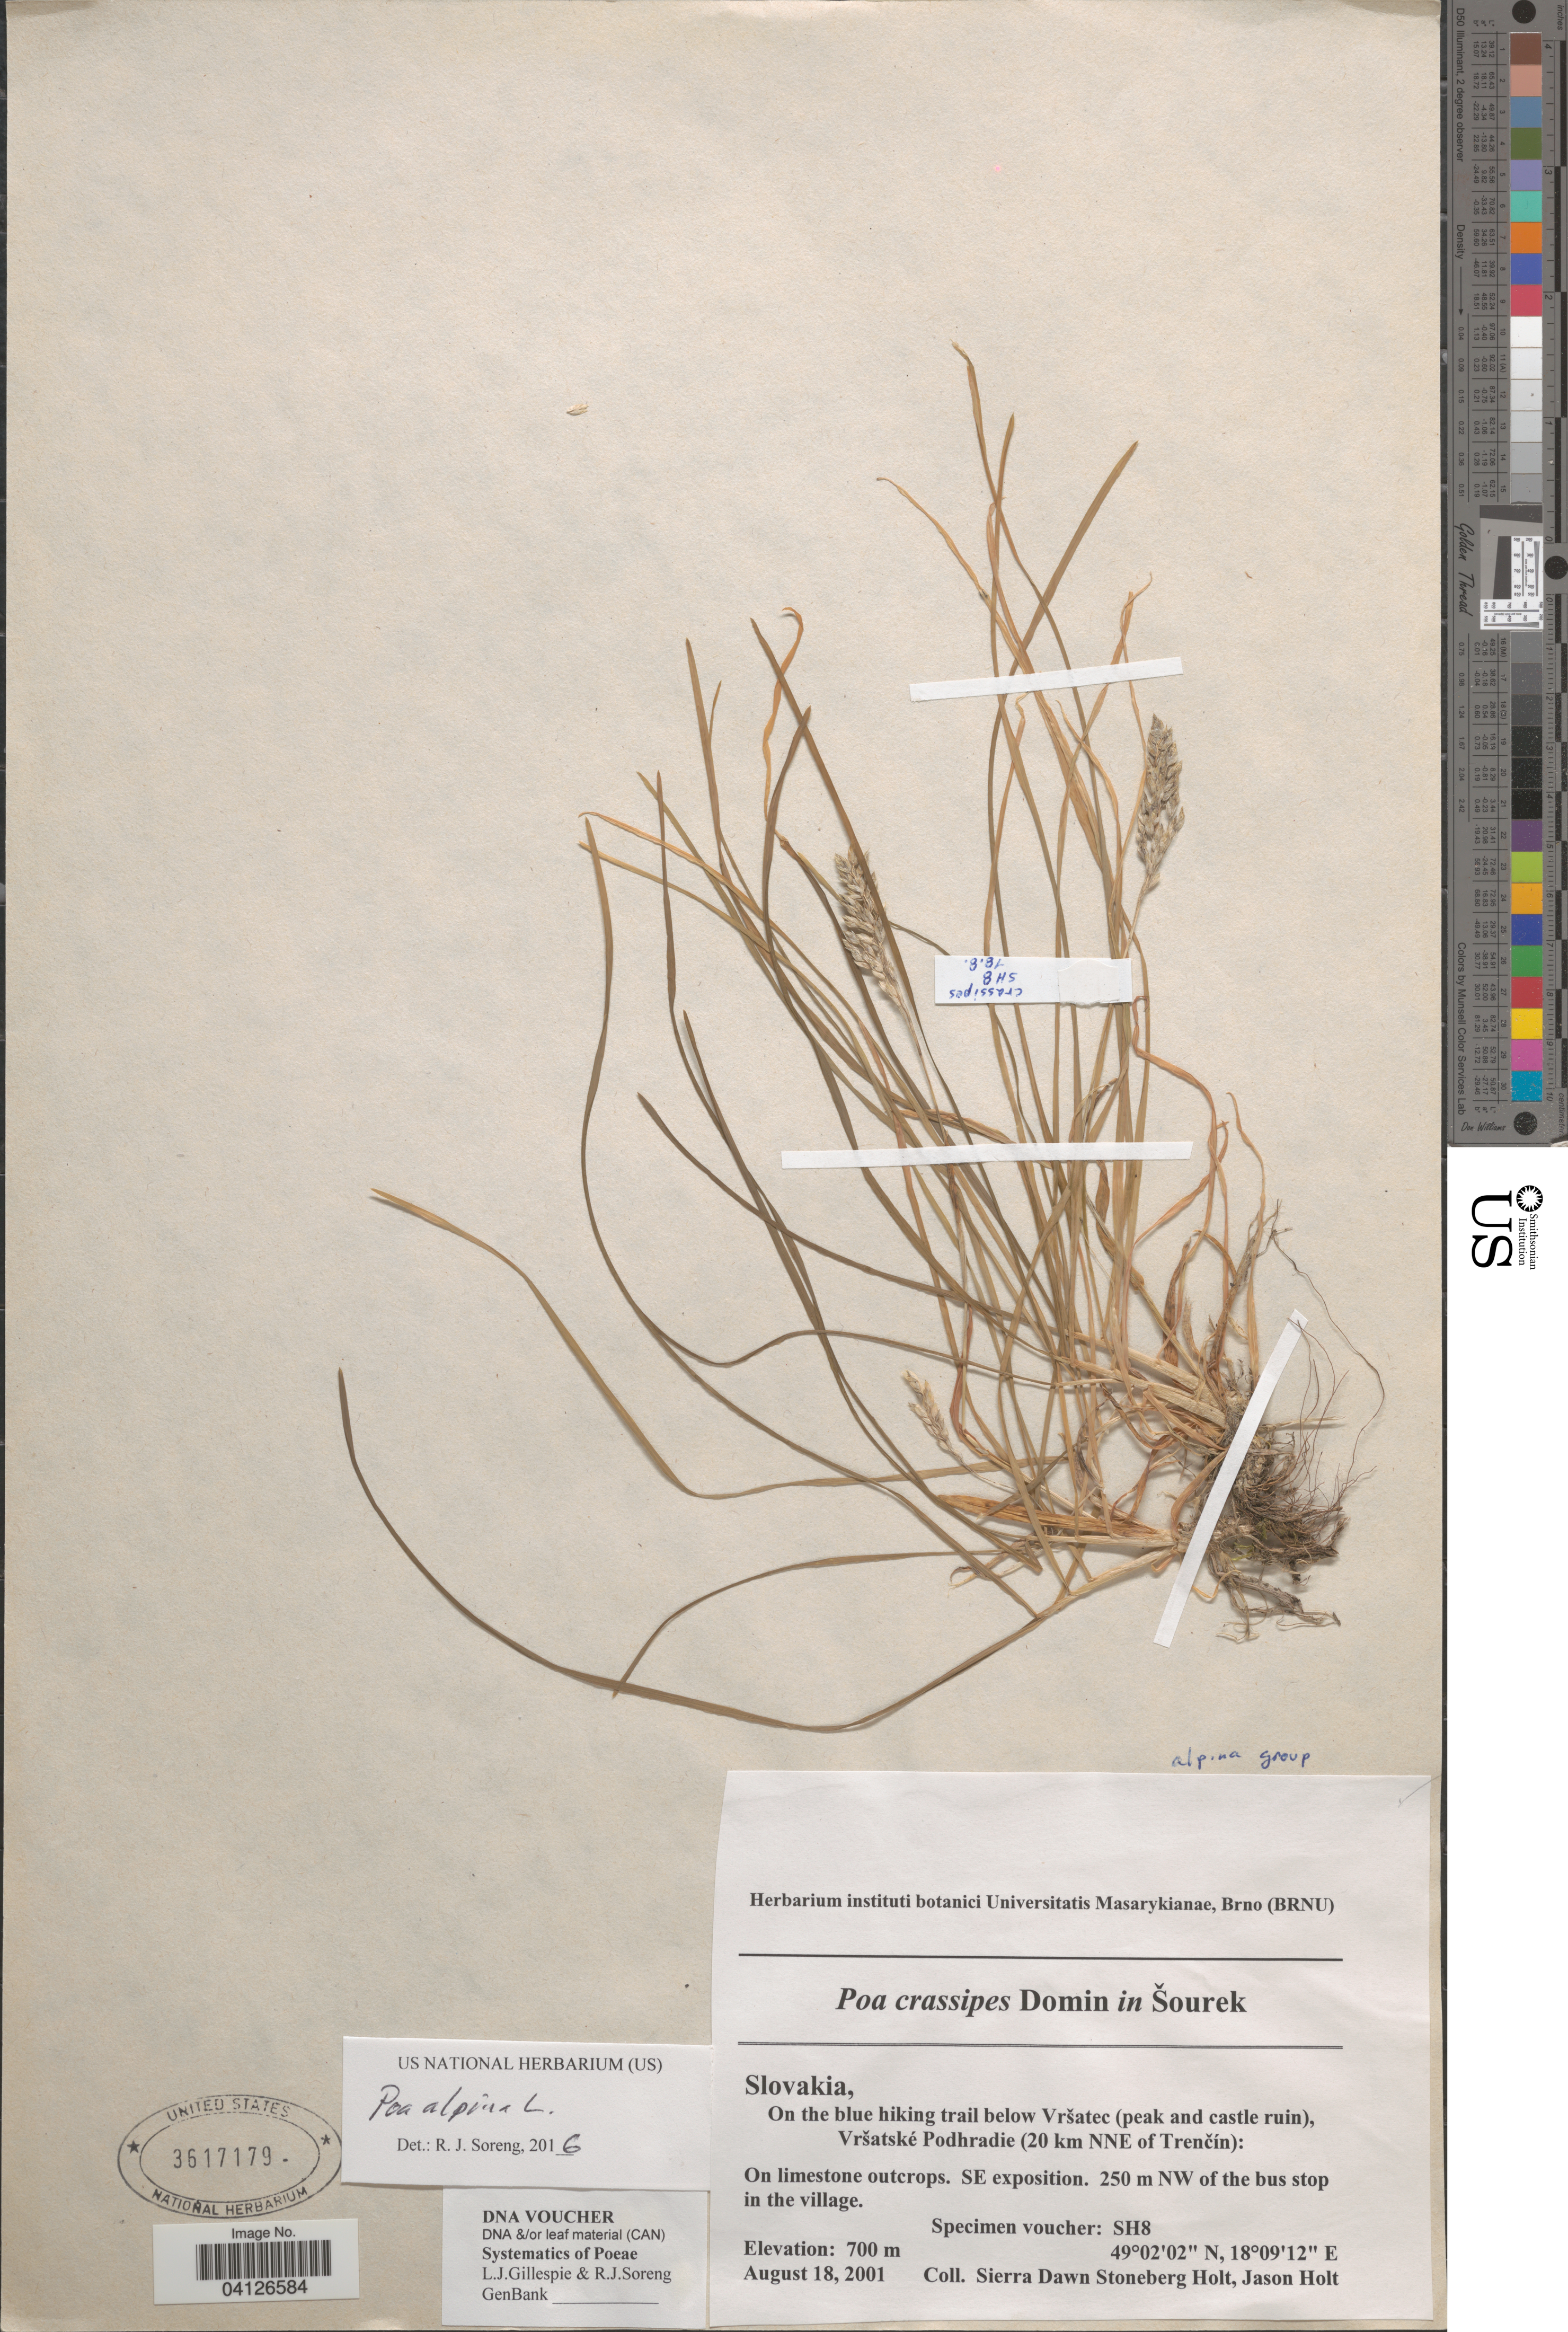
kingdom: Plantae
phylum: Tracheophyta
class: Liliopsida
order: Poales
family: Poaceae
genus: Poa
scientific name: Poa alpina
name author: L.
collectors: S. Holt & J. A. Holt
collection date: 2001-08-18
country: Slovakia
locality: Slovakia, On the blue hiking trail below Vršatec (peak and castle ruin), Vršatské Podhradie (20 km NNE of Trenčín): On limestone outcrops. SE exposition. 250 m NW of the bus stop in the village.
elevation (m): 700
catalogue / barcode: US 3617179